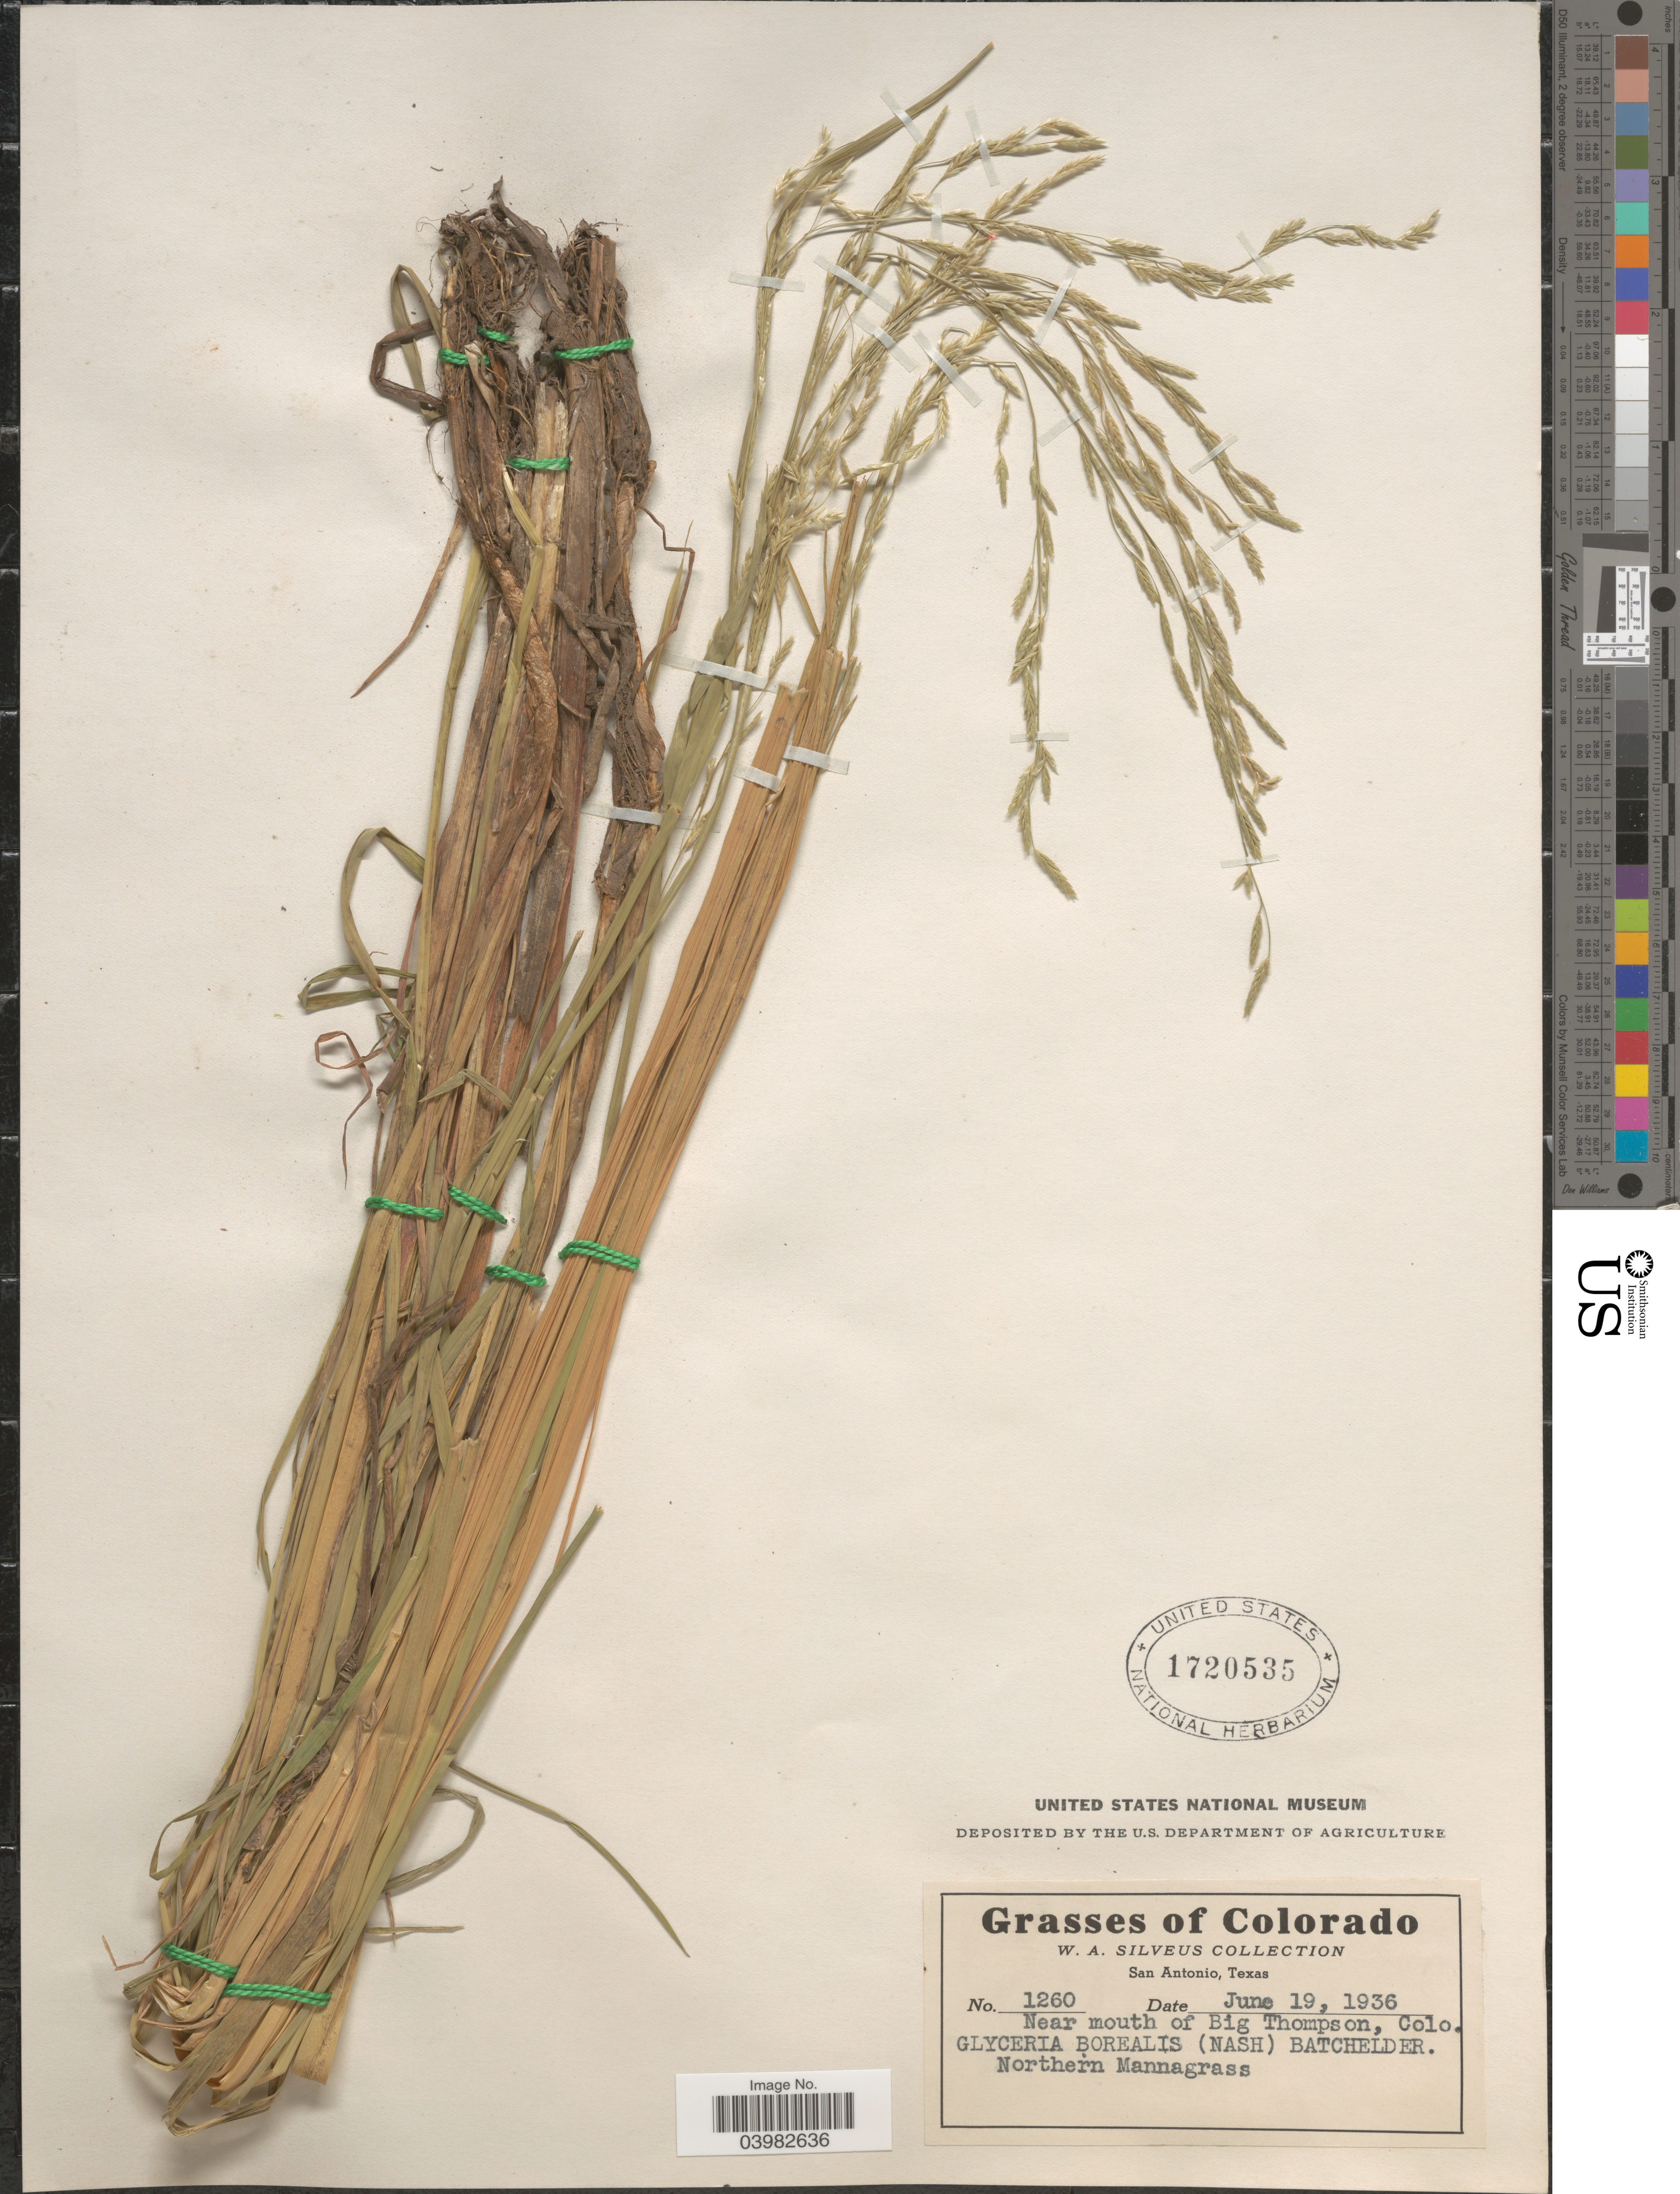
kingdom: Plantae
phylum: Tracheophyta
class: Liliopsida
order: Poales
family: Poaceae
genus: Glyceria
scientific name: Glyceria borealis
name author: (Nash) Batchelder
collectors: W. Silveus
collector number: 1260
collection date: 1936-06-19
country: United States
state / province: Colorado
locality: Near mouth of Big Thompson. Northern Mannagrass.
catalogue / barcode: US 1720535